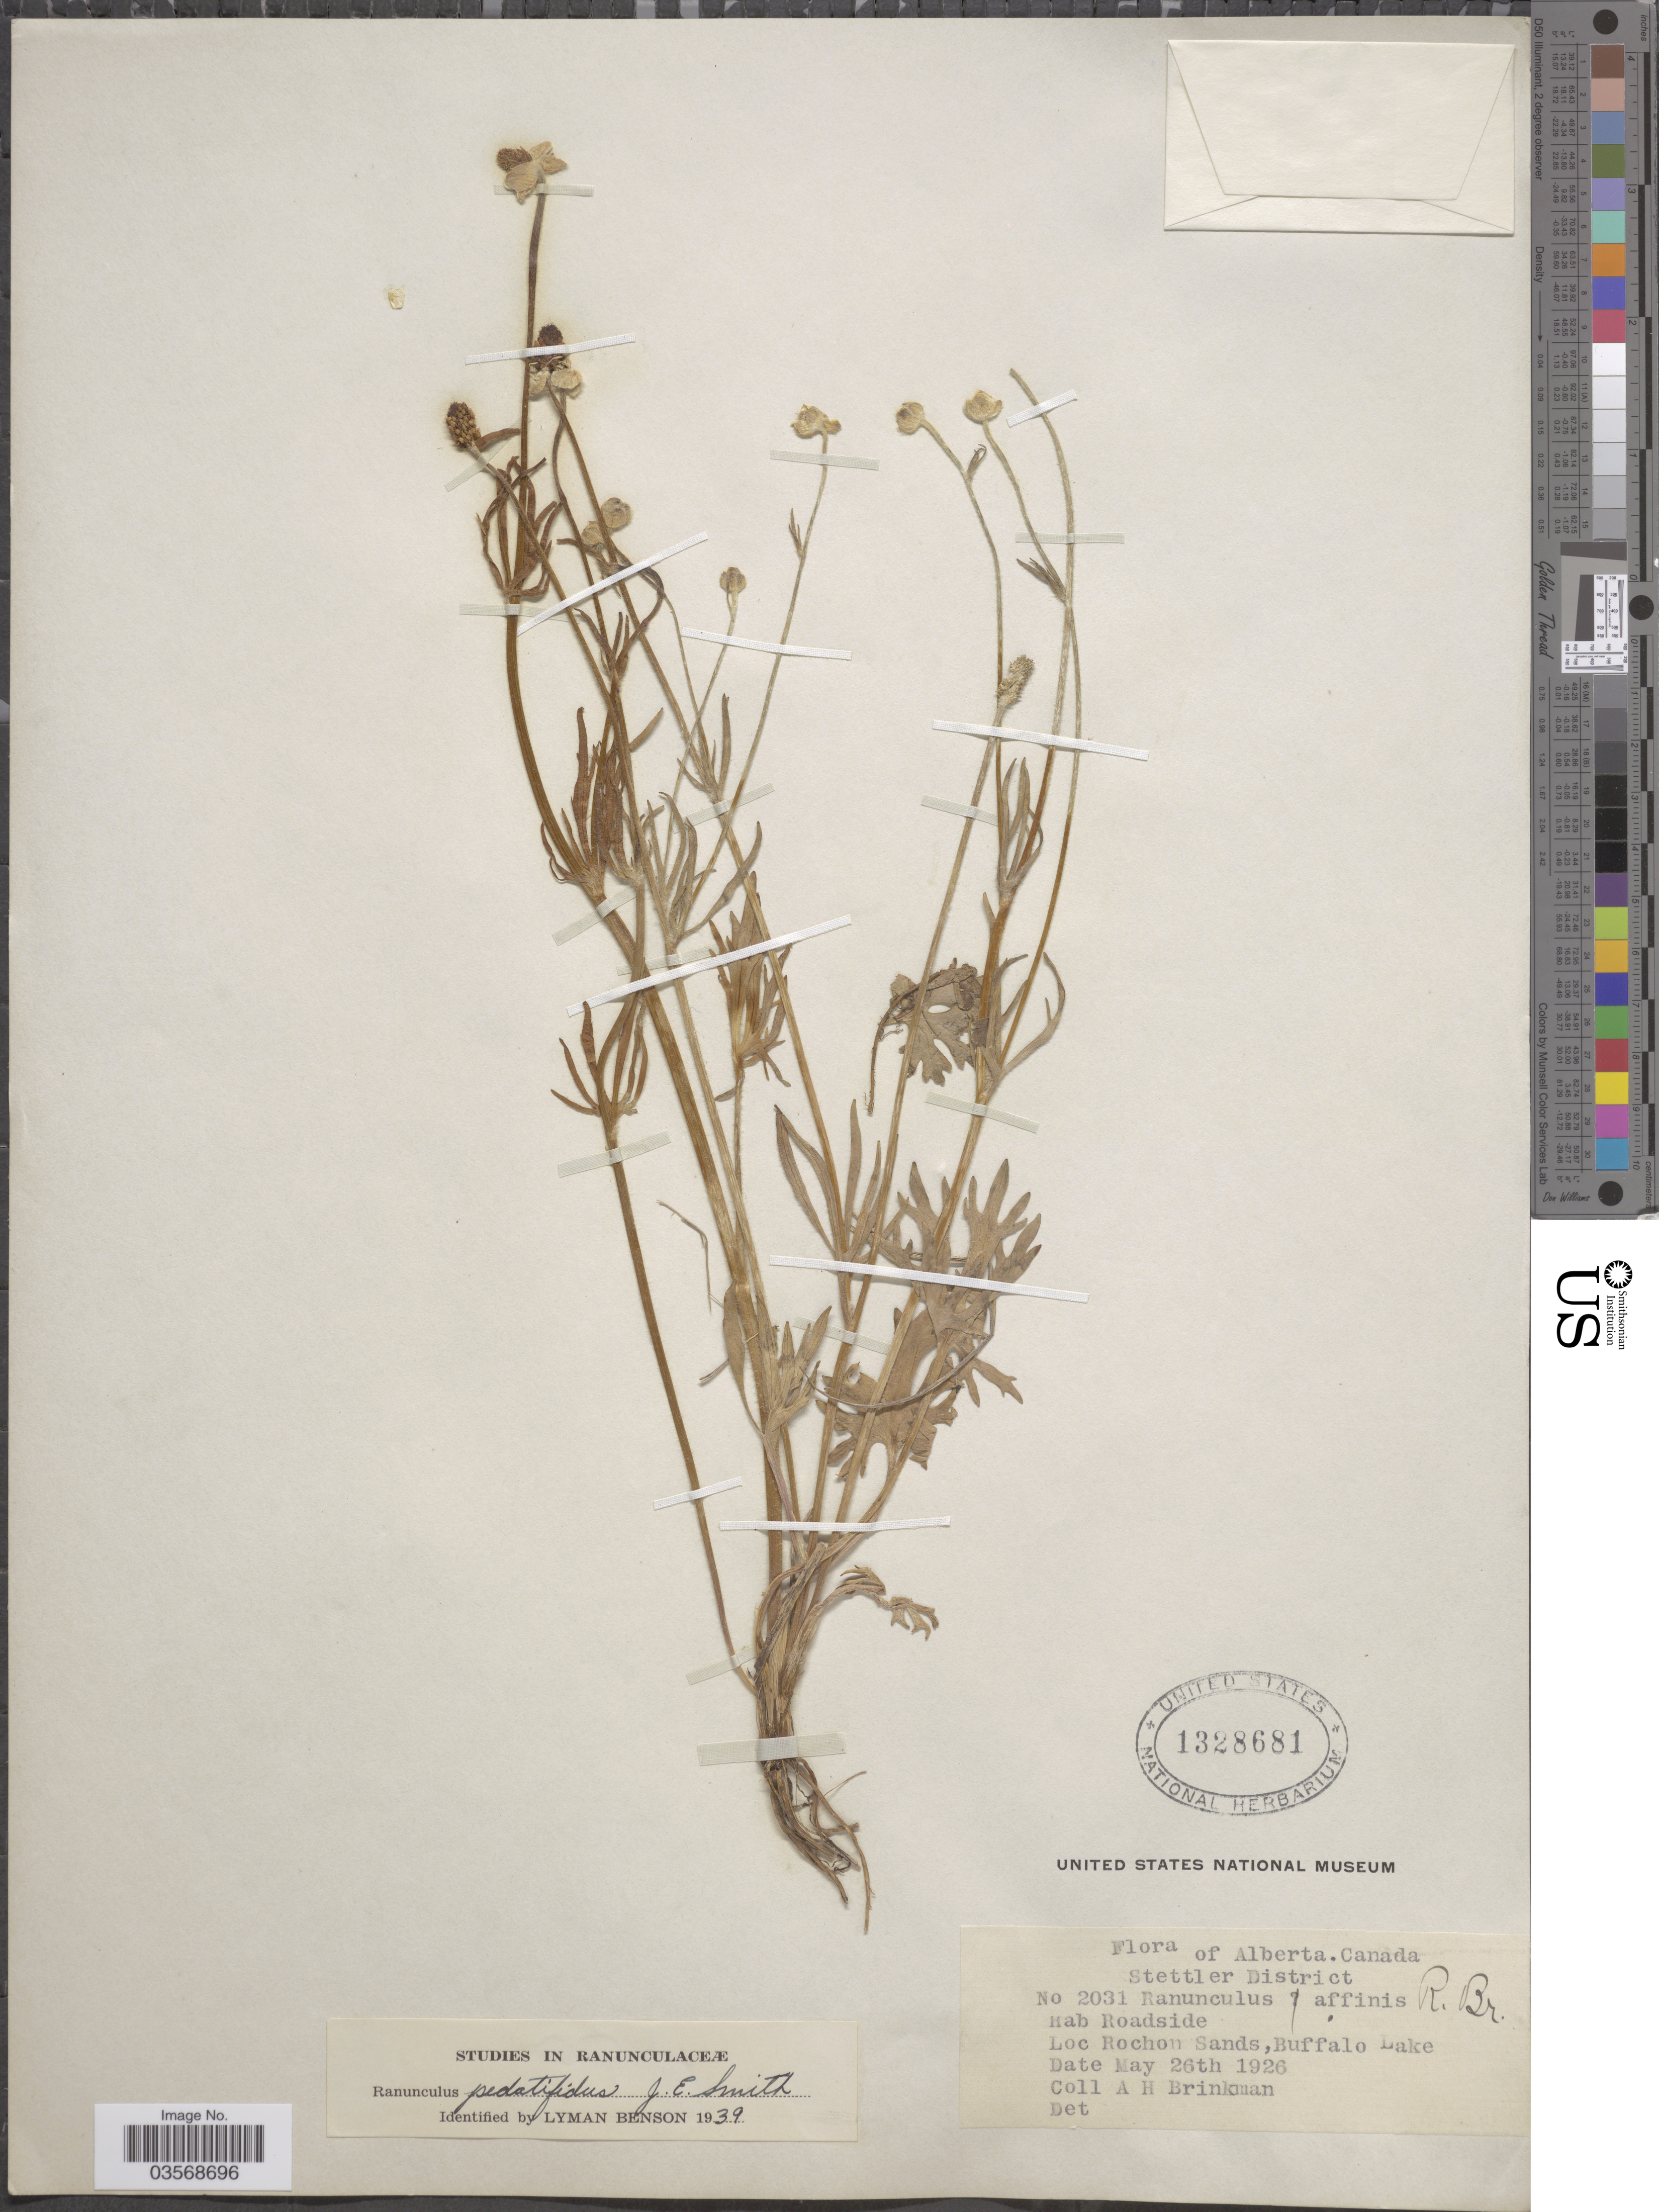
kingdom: Plantae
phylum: Tracheophyta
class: Magnoliopsida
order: Ranunculales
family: Ranunculaceae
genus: Ranunculus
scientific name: Ranunculus pedatifidus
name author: Sm.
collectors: A. Brinkman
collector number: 2031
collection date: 1926-05-26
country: Canada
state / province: Alberta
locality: Stettler District. Roadside. Rochon Sands, Buffalo Lake.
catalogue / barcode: US 1328681